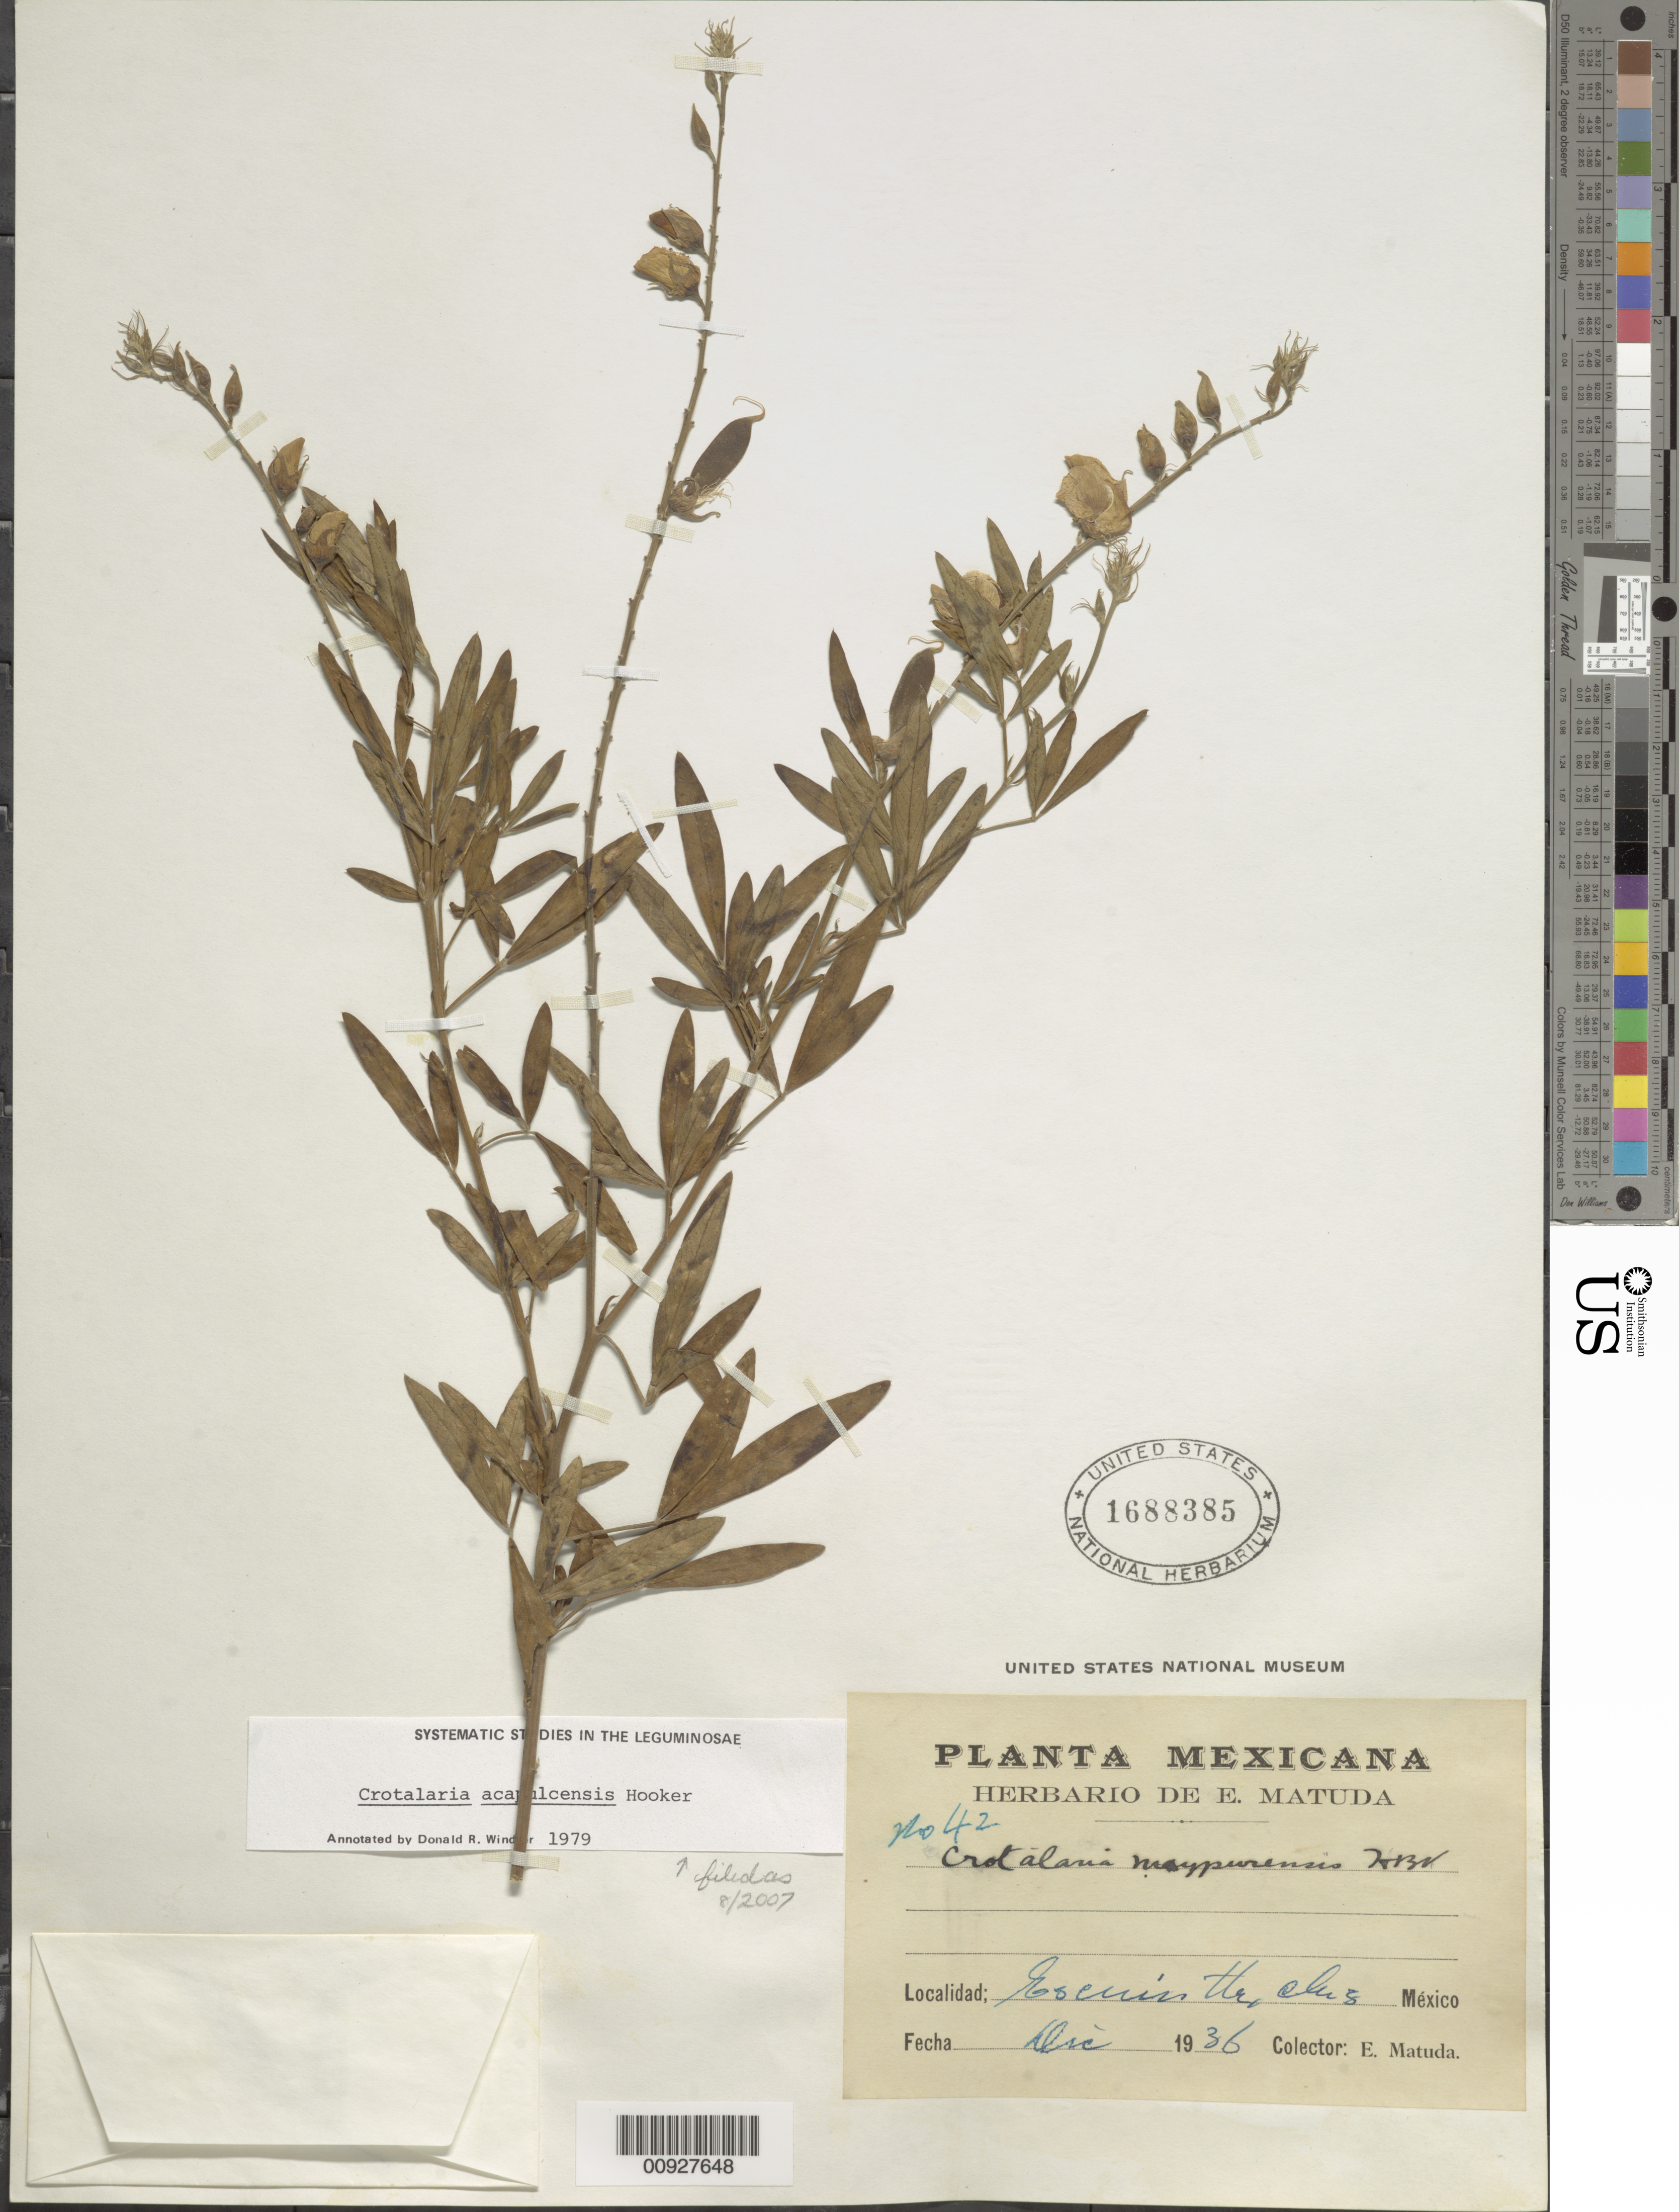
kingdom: Plantae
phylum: Tracheophyta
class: Magnoliopsida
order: Fabales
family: Fabaceae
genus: Crotalaria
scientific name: Crotalaria acapulcensis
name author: Hook. & Arn.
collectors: E. Matuda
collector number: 42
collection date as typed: Dec 1936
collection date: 1936-12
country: Mexico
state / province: Chiapas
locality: Escuintla, Chiapas.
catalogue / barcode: US 1688385